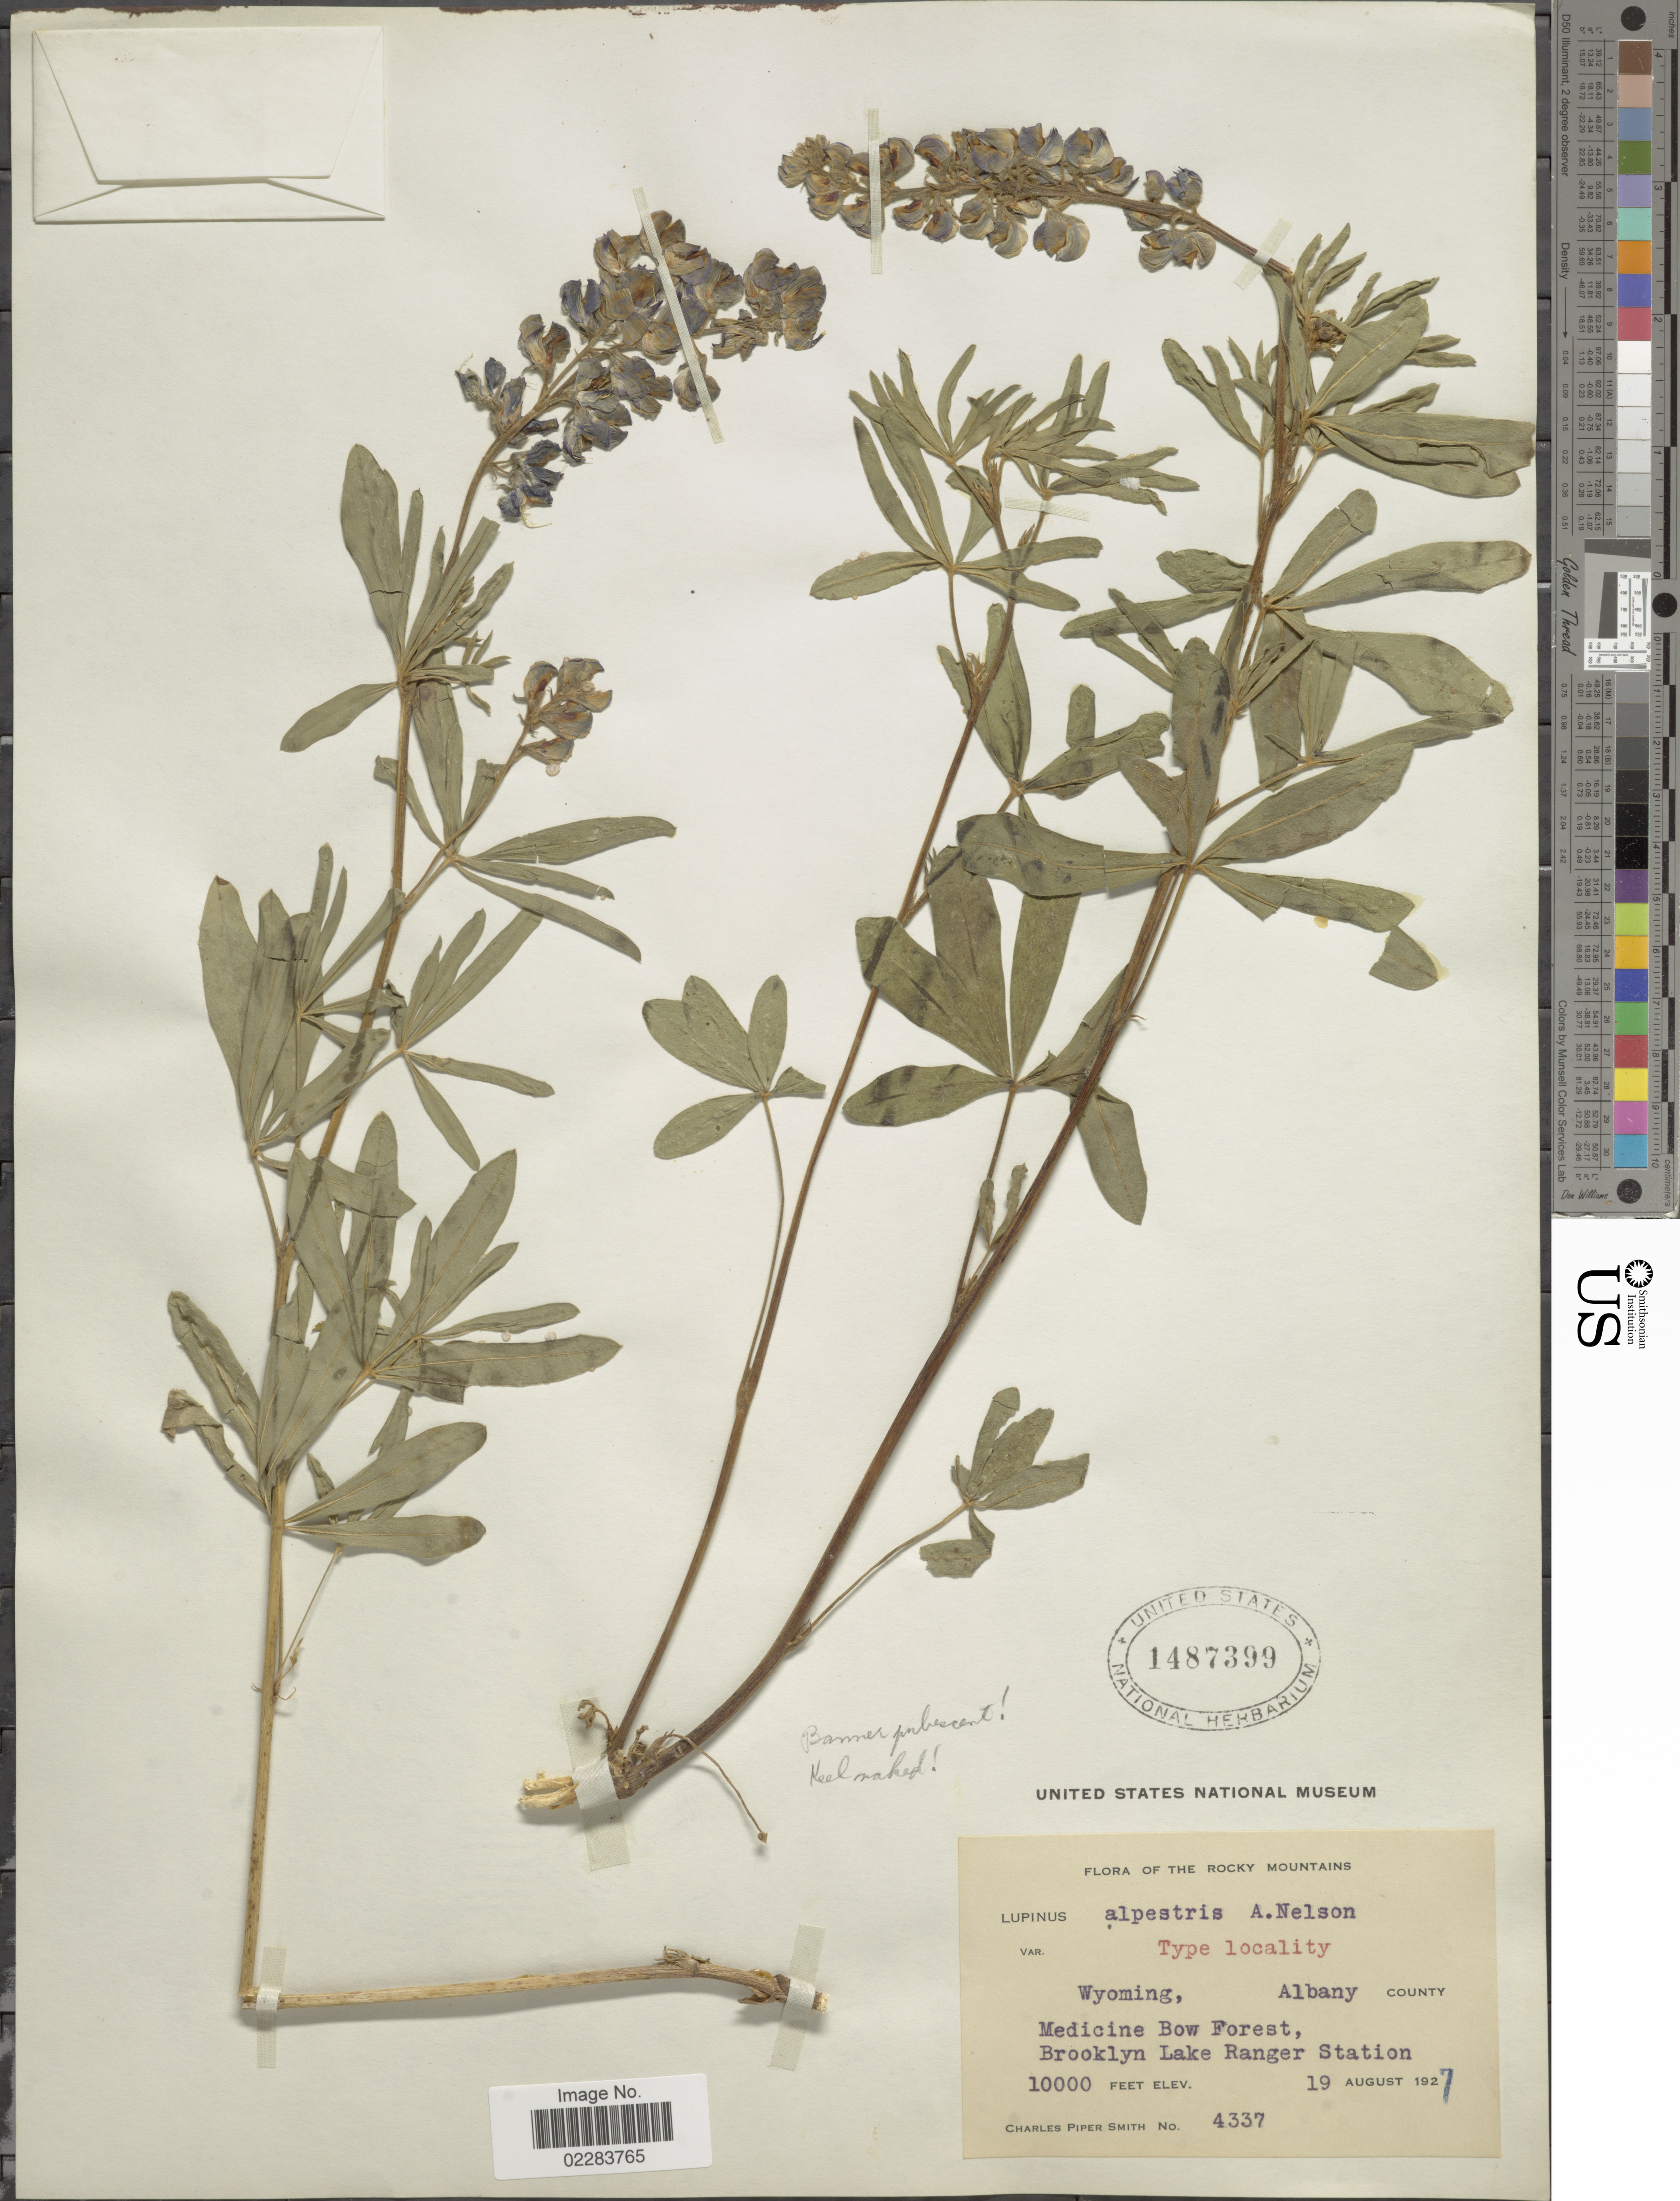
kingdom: Plantae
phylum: Tracheophyta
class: Magnoliopsida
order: Fabales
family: Fabaceae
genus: Lupinus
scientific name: Lupinus alpestris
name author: A. Nelson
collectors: C. P. Smith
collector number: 4337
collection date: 1927-08-19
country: United States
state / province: Wyoming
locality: Rocky Mountains. Albany County. Medicine Bow Forest, Brooklyn Lake Ranger Station.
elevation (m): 3048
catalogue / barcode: US 1487399